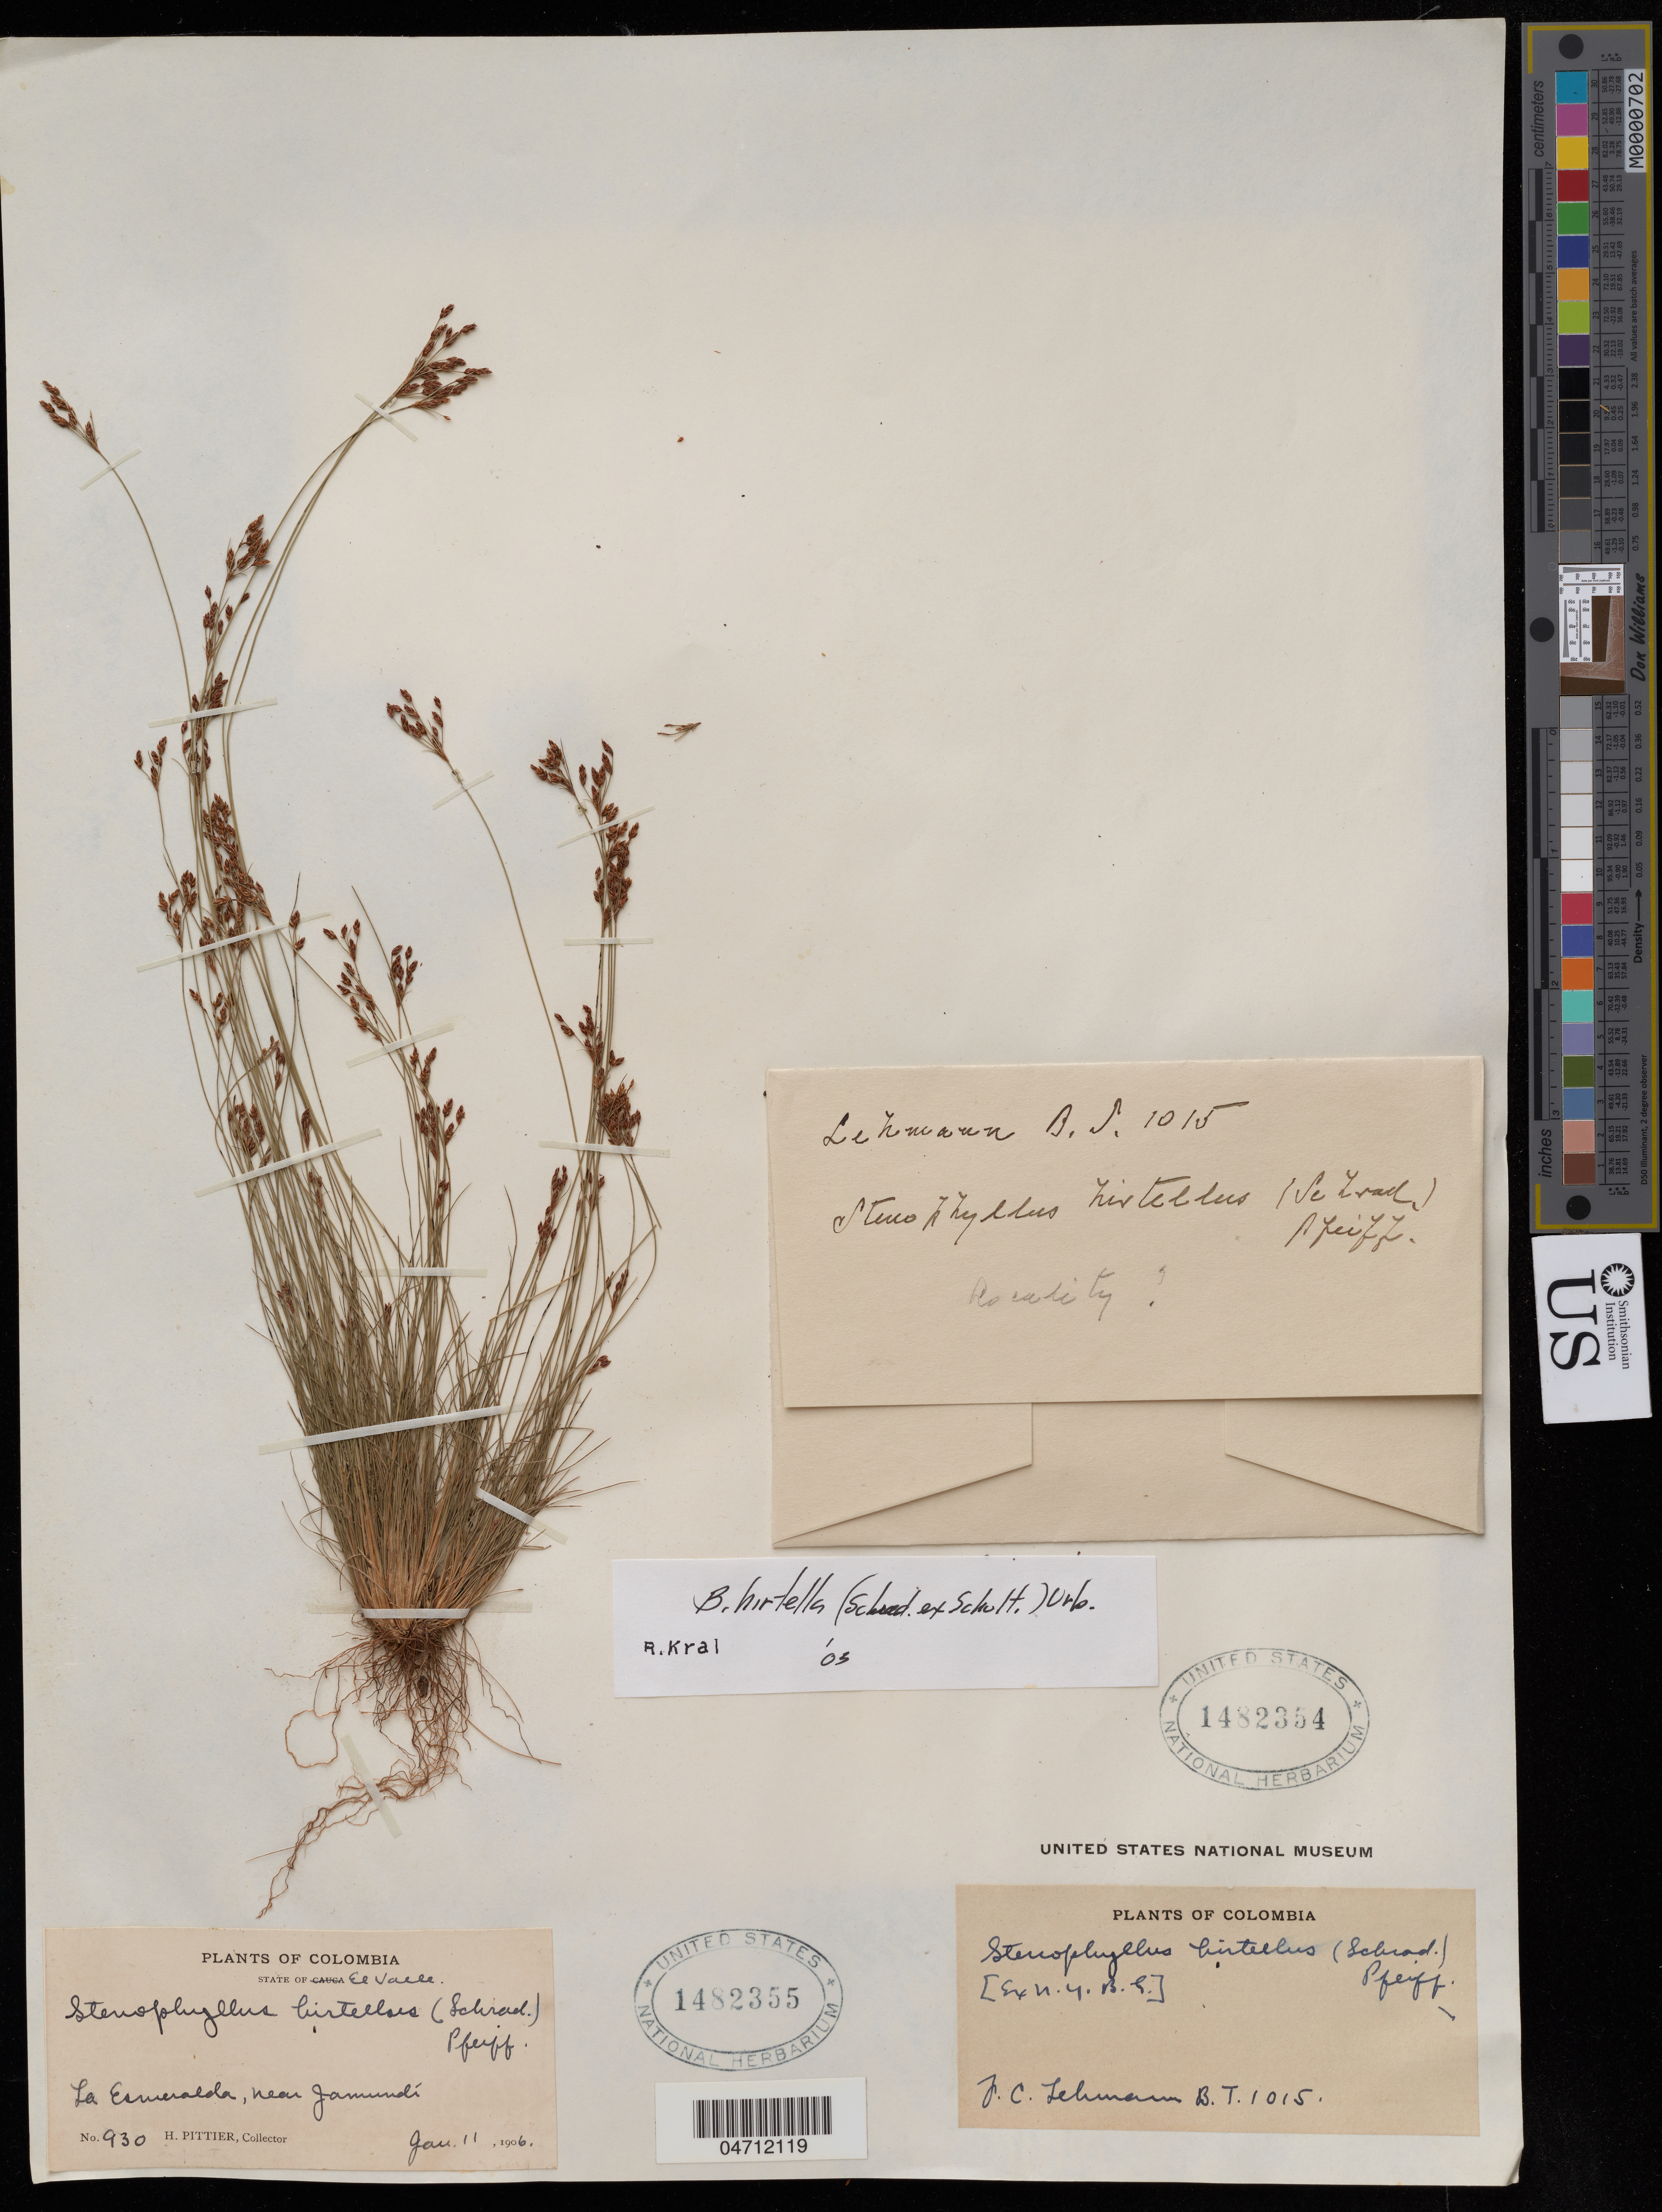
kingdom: Plantae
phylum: Tracheophyta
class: Liliopsida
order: Poales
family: Cyperaceae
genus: Bulbostylis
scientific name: Bulbostylis hirtella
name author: (Schrad.) Nees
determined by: Kral, R.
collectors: H. F. Pittier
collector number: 930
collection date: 1906-01-11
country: Colombia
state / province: Cauca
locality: La Esmeralda near Jamunde, Cauca Valley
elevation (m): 1200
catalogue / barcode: US 1482355